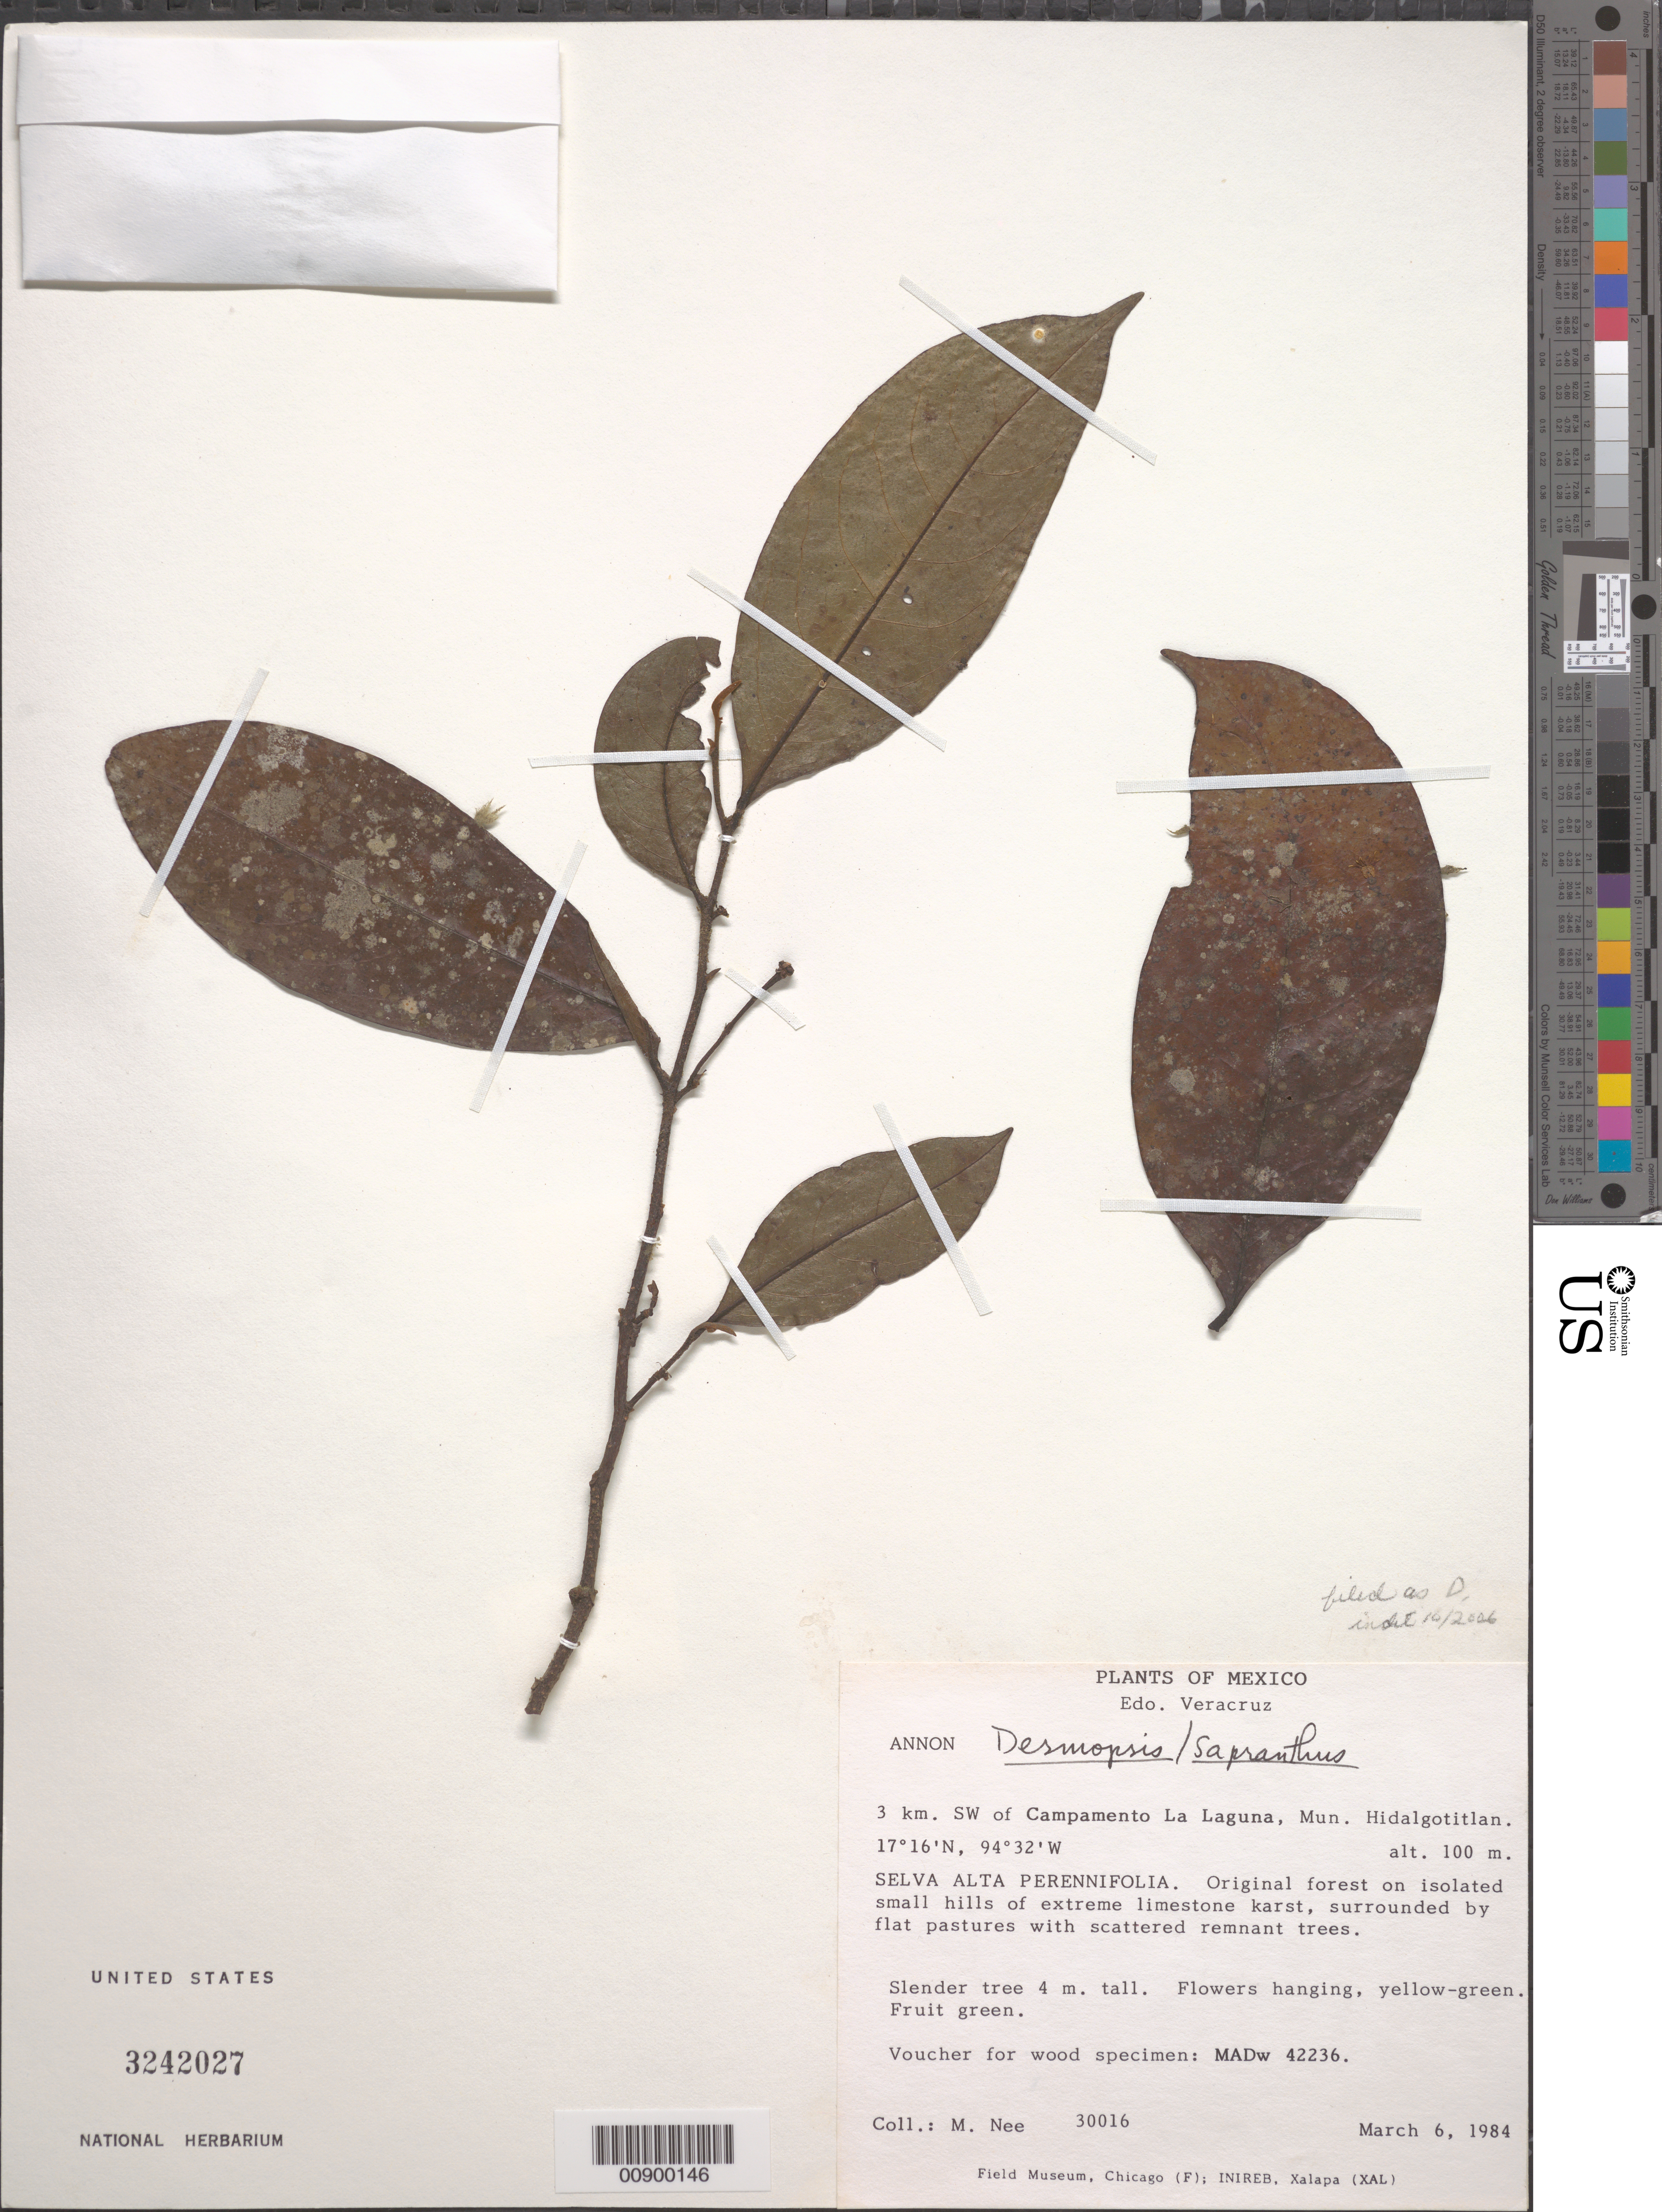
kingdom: Plantae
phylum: Tracheophyta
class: Magnoliopsida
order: Magnoliales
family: Annonaceae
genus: Desmopsis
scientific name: Desmopsis sp.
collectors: M. Nee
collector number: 30016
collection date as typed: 06 Mar 1984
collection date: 1984-03-06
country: Mexico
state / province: Veracruz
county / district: Hidalgotitlán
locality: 3 km. SW of Campamento La Laguna, Mun. Hidalgotitlán, Veracruz.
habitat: Selva alta perennifolia. Original forest on isolated small hills of extreme limestone karst, surrounded by flat pastures with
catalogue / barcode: US 3242027